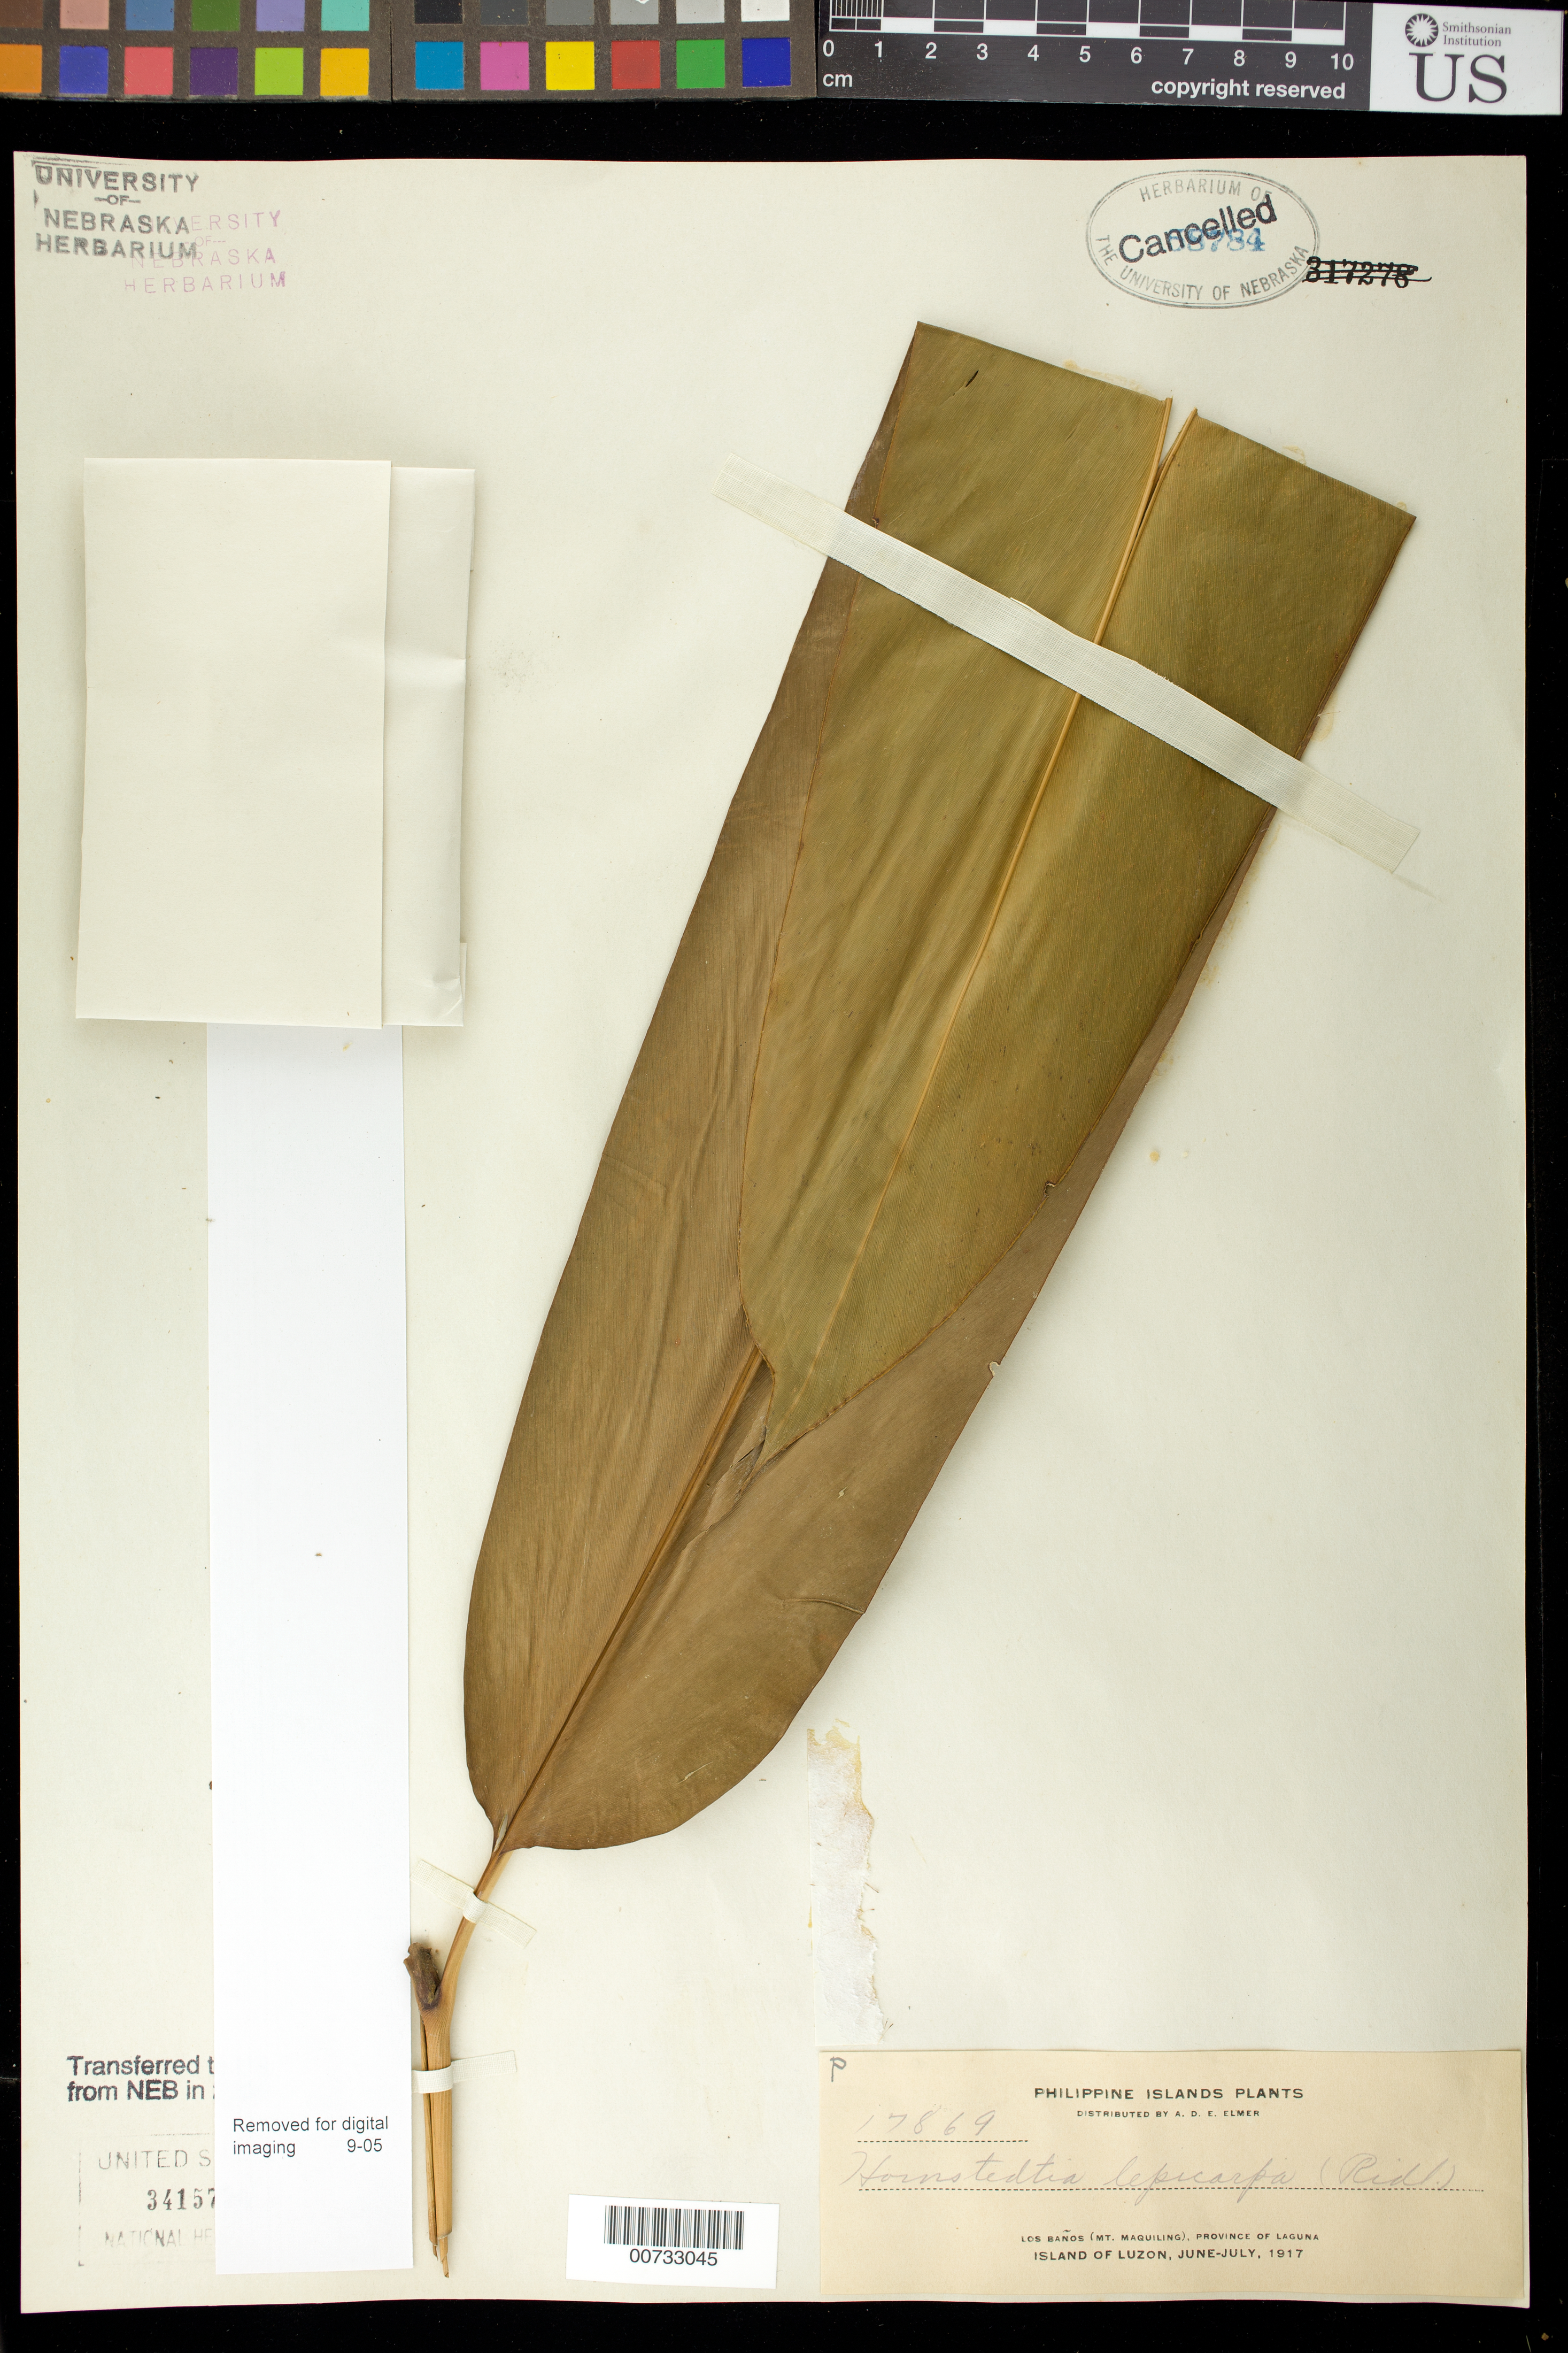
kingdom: Plantae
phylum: Tracheophyta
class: Liliopsida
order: Zingiberales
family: Zingiberaceae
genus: Etlingera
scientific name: Etlingera alba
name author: (K. Schum.) A.D. Poulsen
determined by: Docot, Rudolph Valentino A.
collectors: A. D. E. Elmer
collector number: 17869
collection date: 1917-06/1917-07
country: Philippines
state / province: Calabarzon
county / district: Laguna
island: Luzon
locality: Los Banos (Mt. Maquiling)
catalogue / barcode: US 3415724